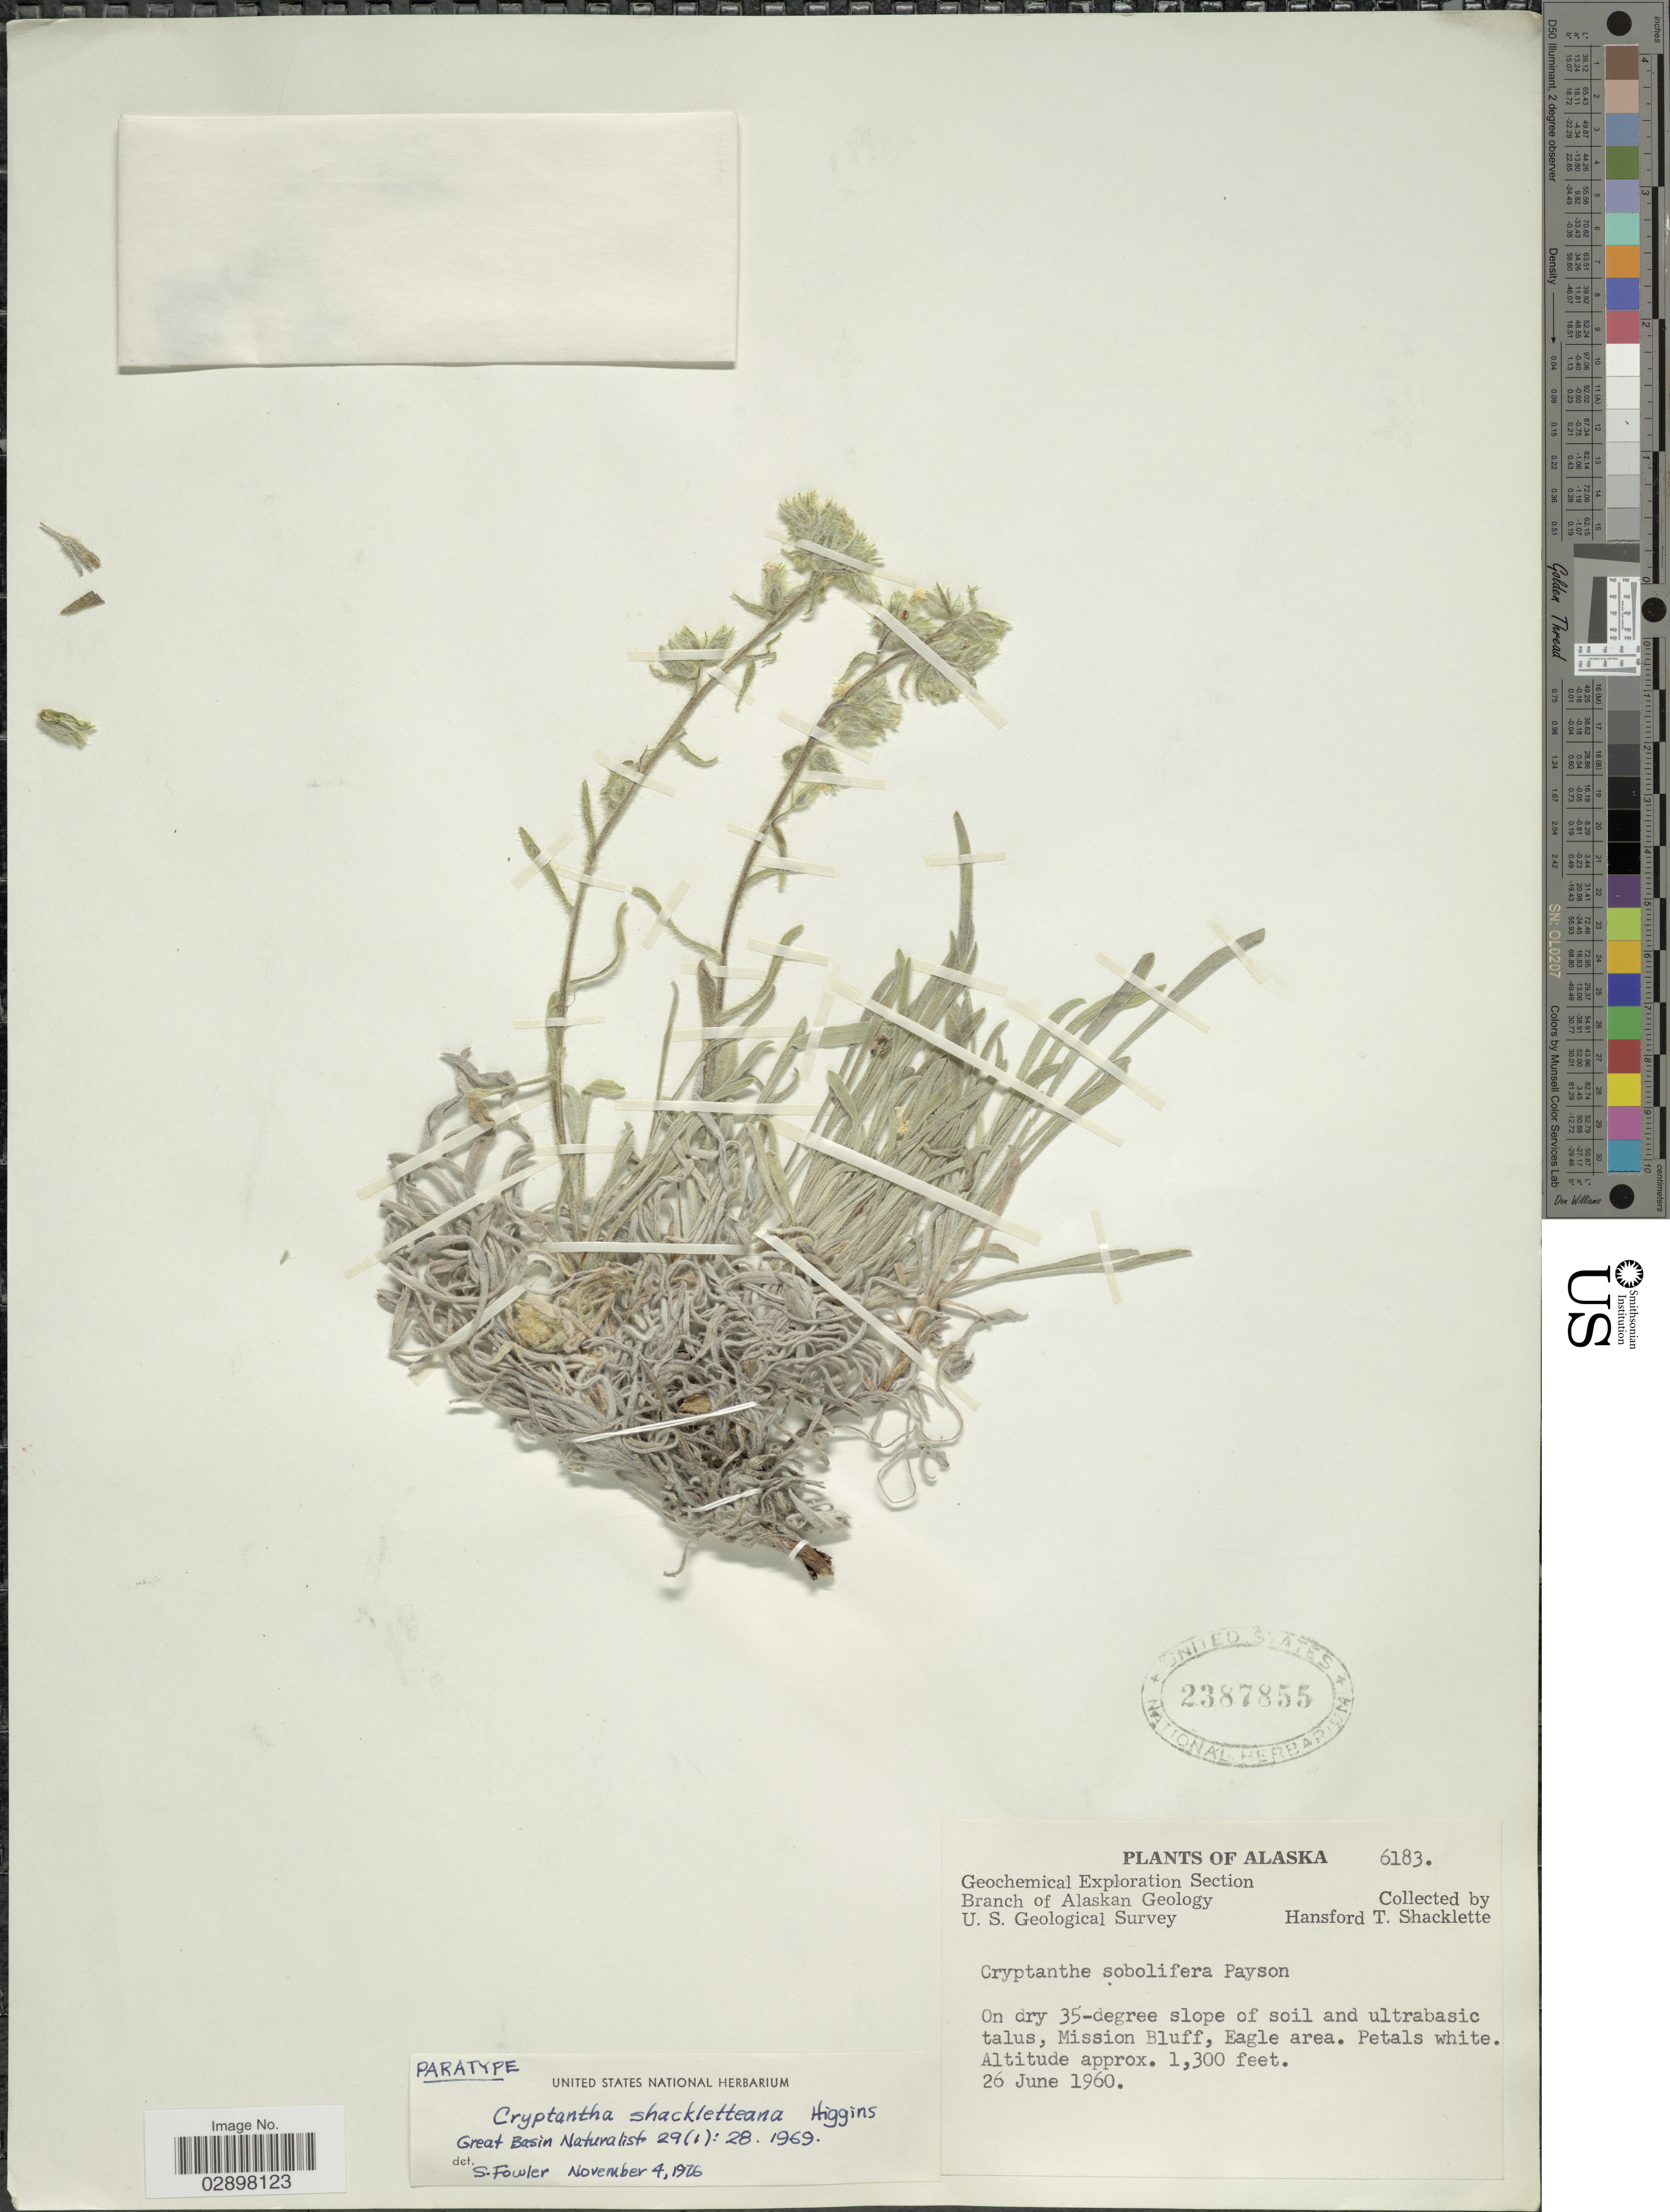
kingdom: Plantae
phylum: Tracheophyta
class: Magnoliopsida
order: Boraginales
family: Boraginaceae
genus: Cryptantha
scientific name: Cryptantha shackletteana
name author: L.C. Higgins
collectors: H. Shacklette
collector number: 6183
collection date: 1960-06-26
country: United States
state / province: Alaska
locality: On dry 35-degree slope of soil and ultrabasic talus, Mission Bluff, Eagle area.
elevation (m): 396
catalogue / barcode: US 2387855